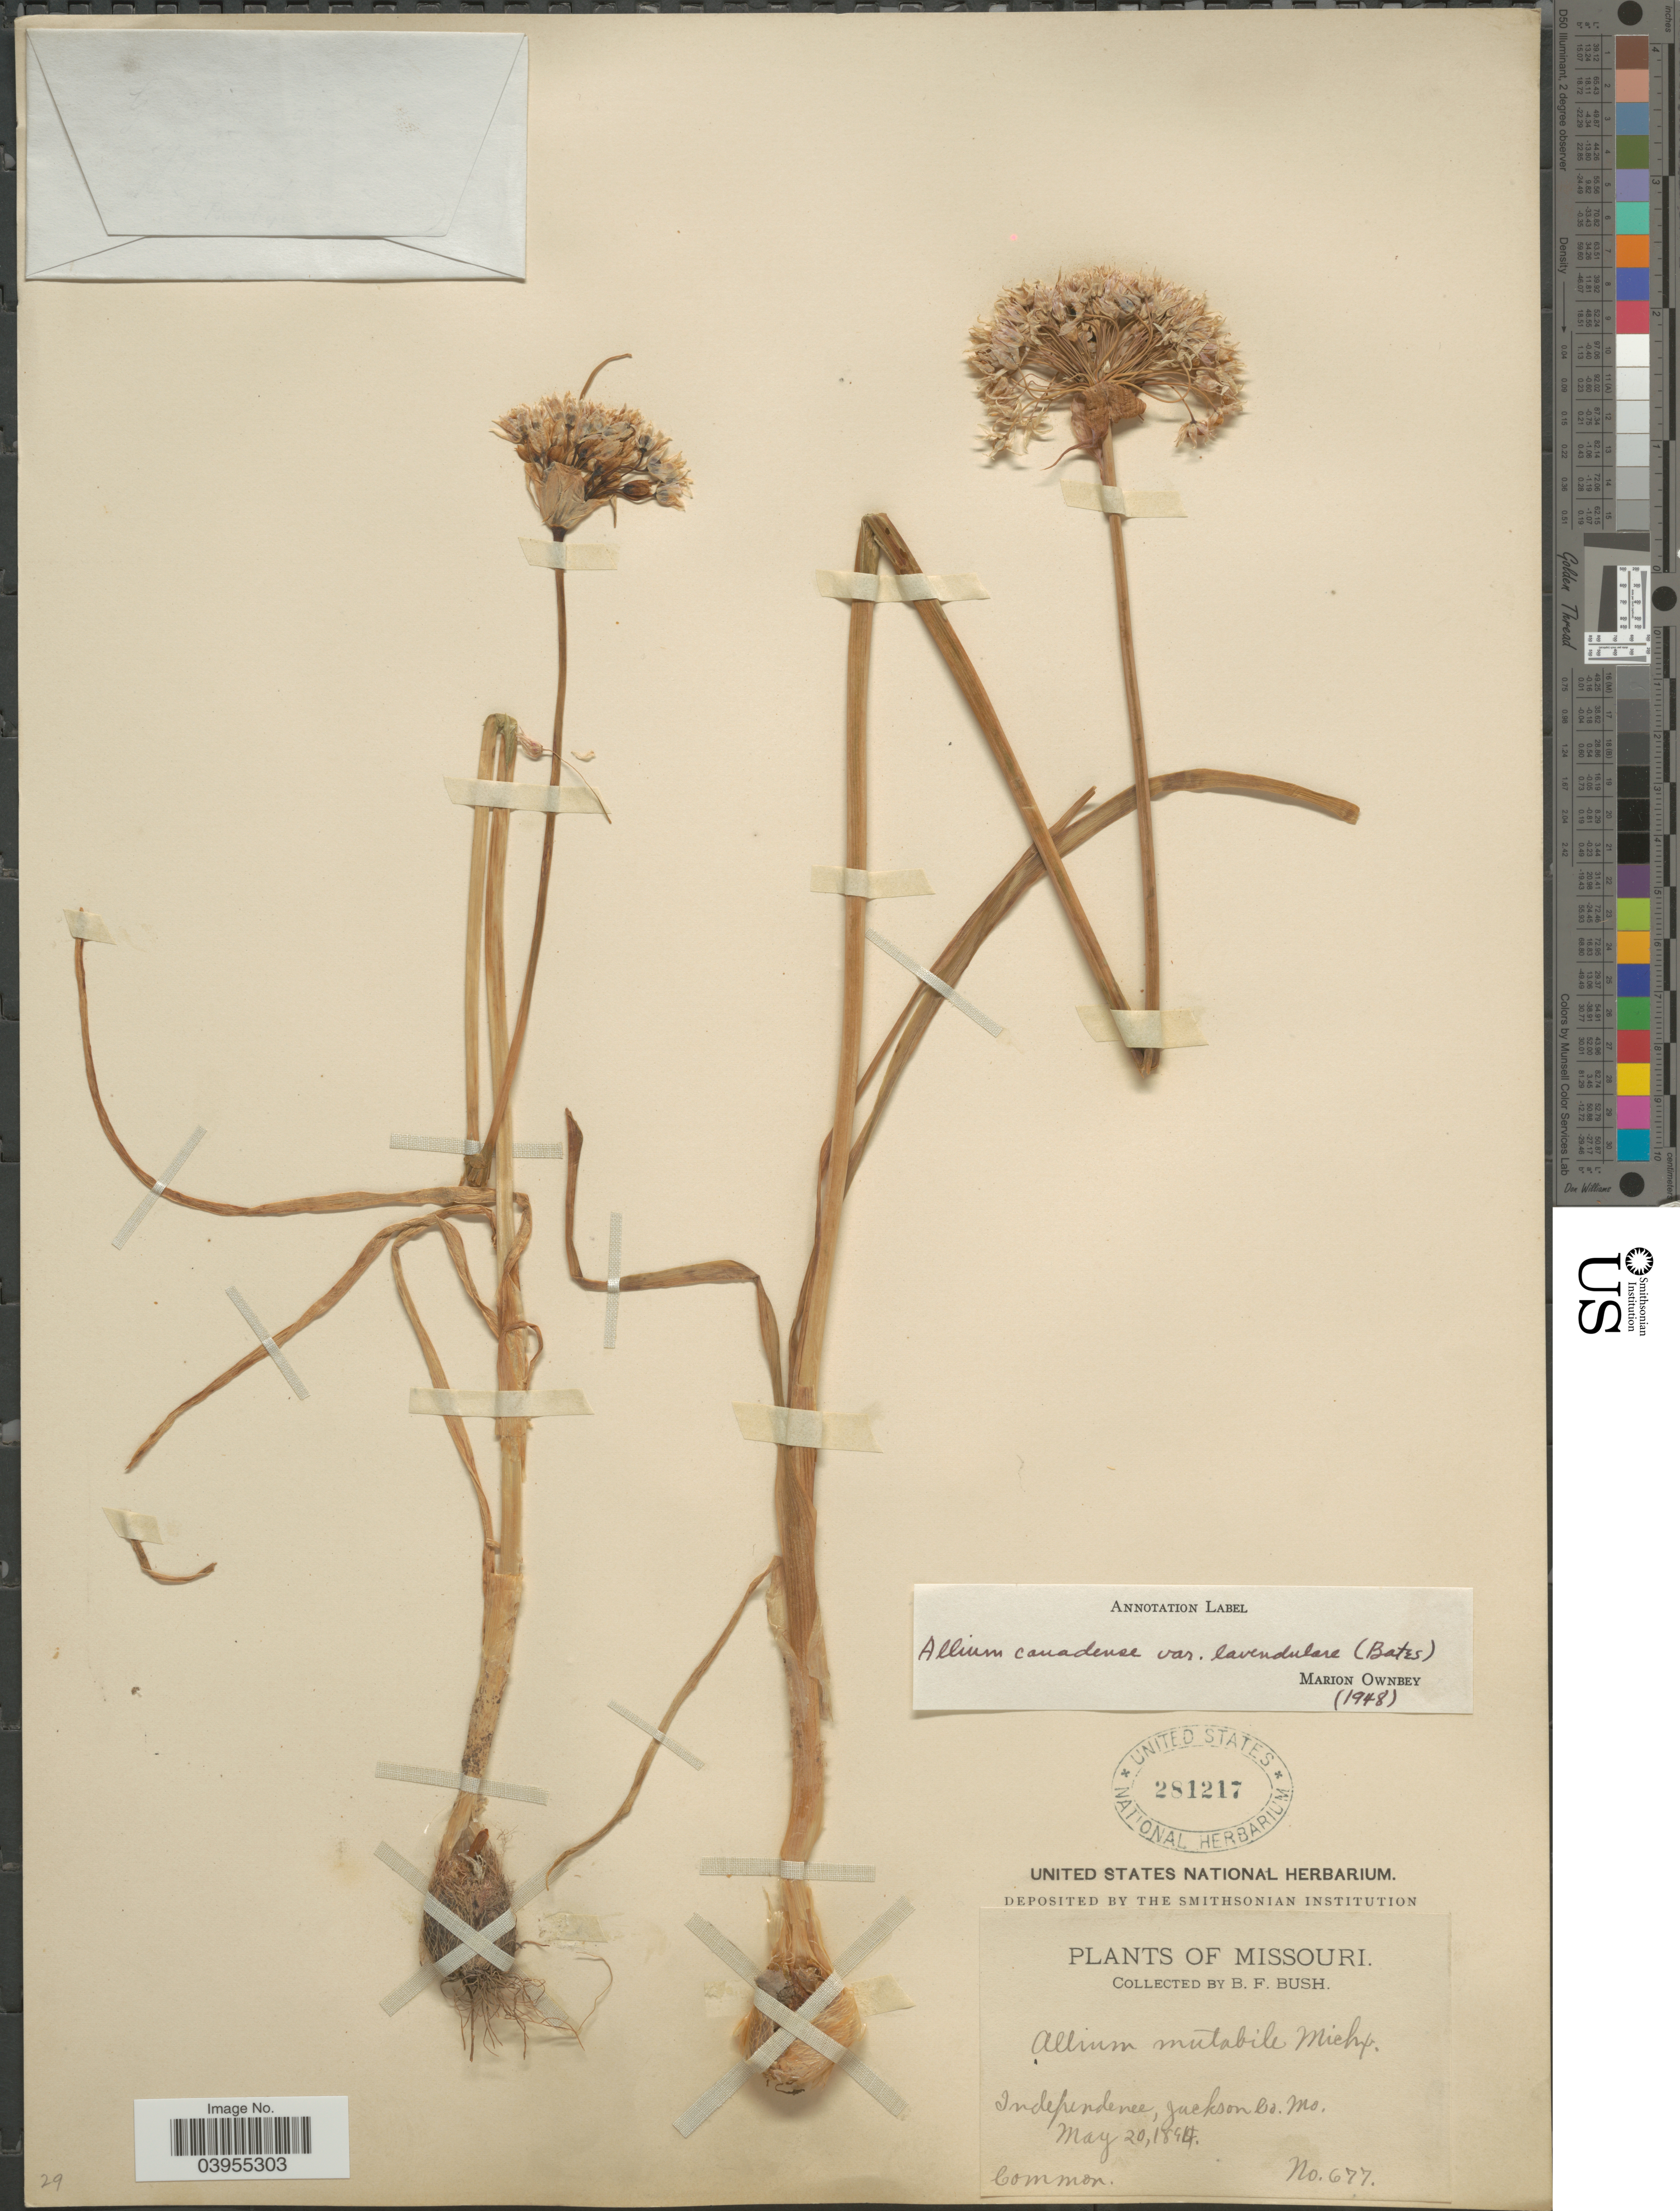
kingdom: Plantae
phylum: Tracheophyta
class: Liliopsida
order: Asparagales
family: Amaryllidaceae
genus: Allium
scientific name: Allium canadense var. lavandulare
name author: (Bates) Ownbey & Aase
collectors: B. F. Bush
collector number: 677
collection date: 1894-05-20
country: United States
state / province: Missouri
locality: Independence, Jackson Co.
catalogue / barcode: US 281217